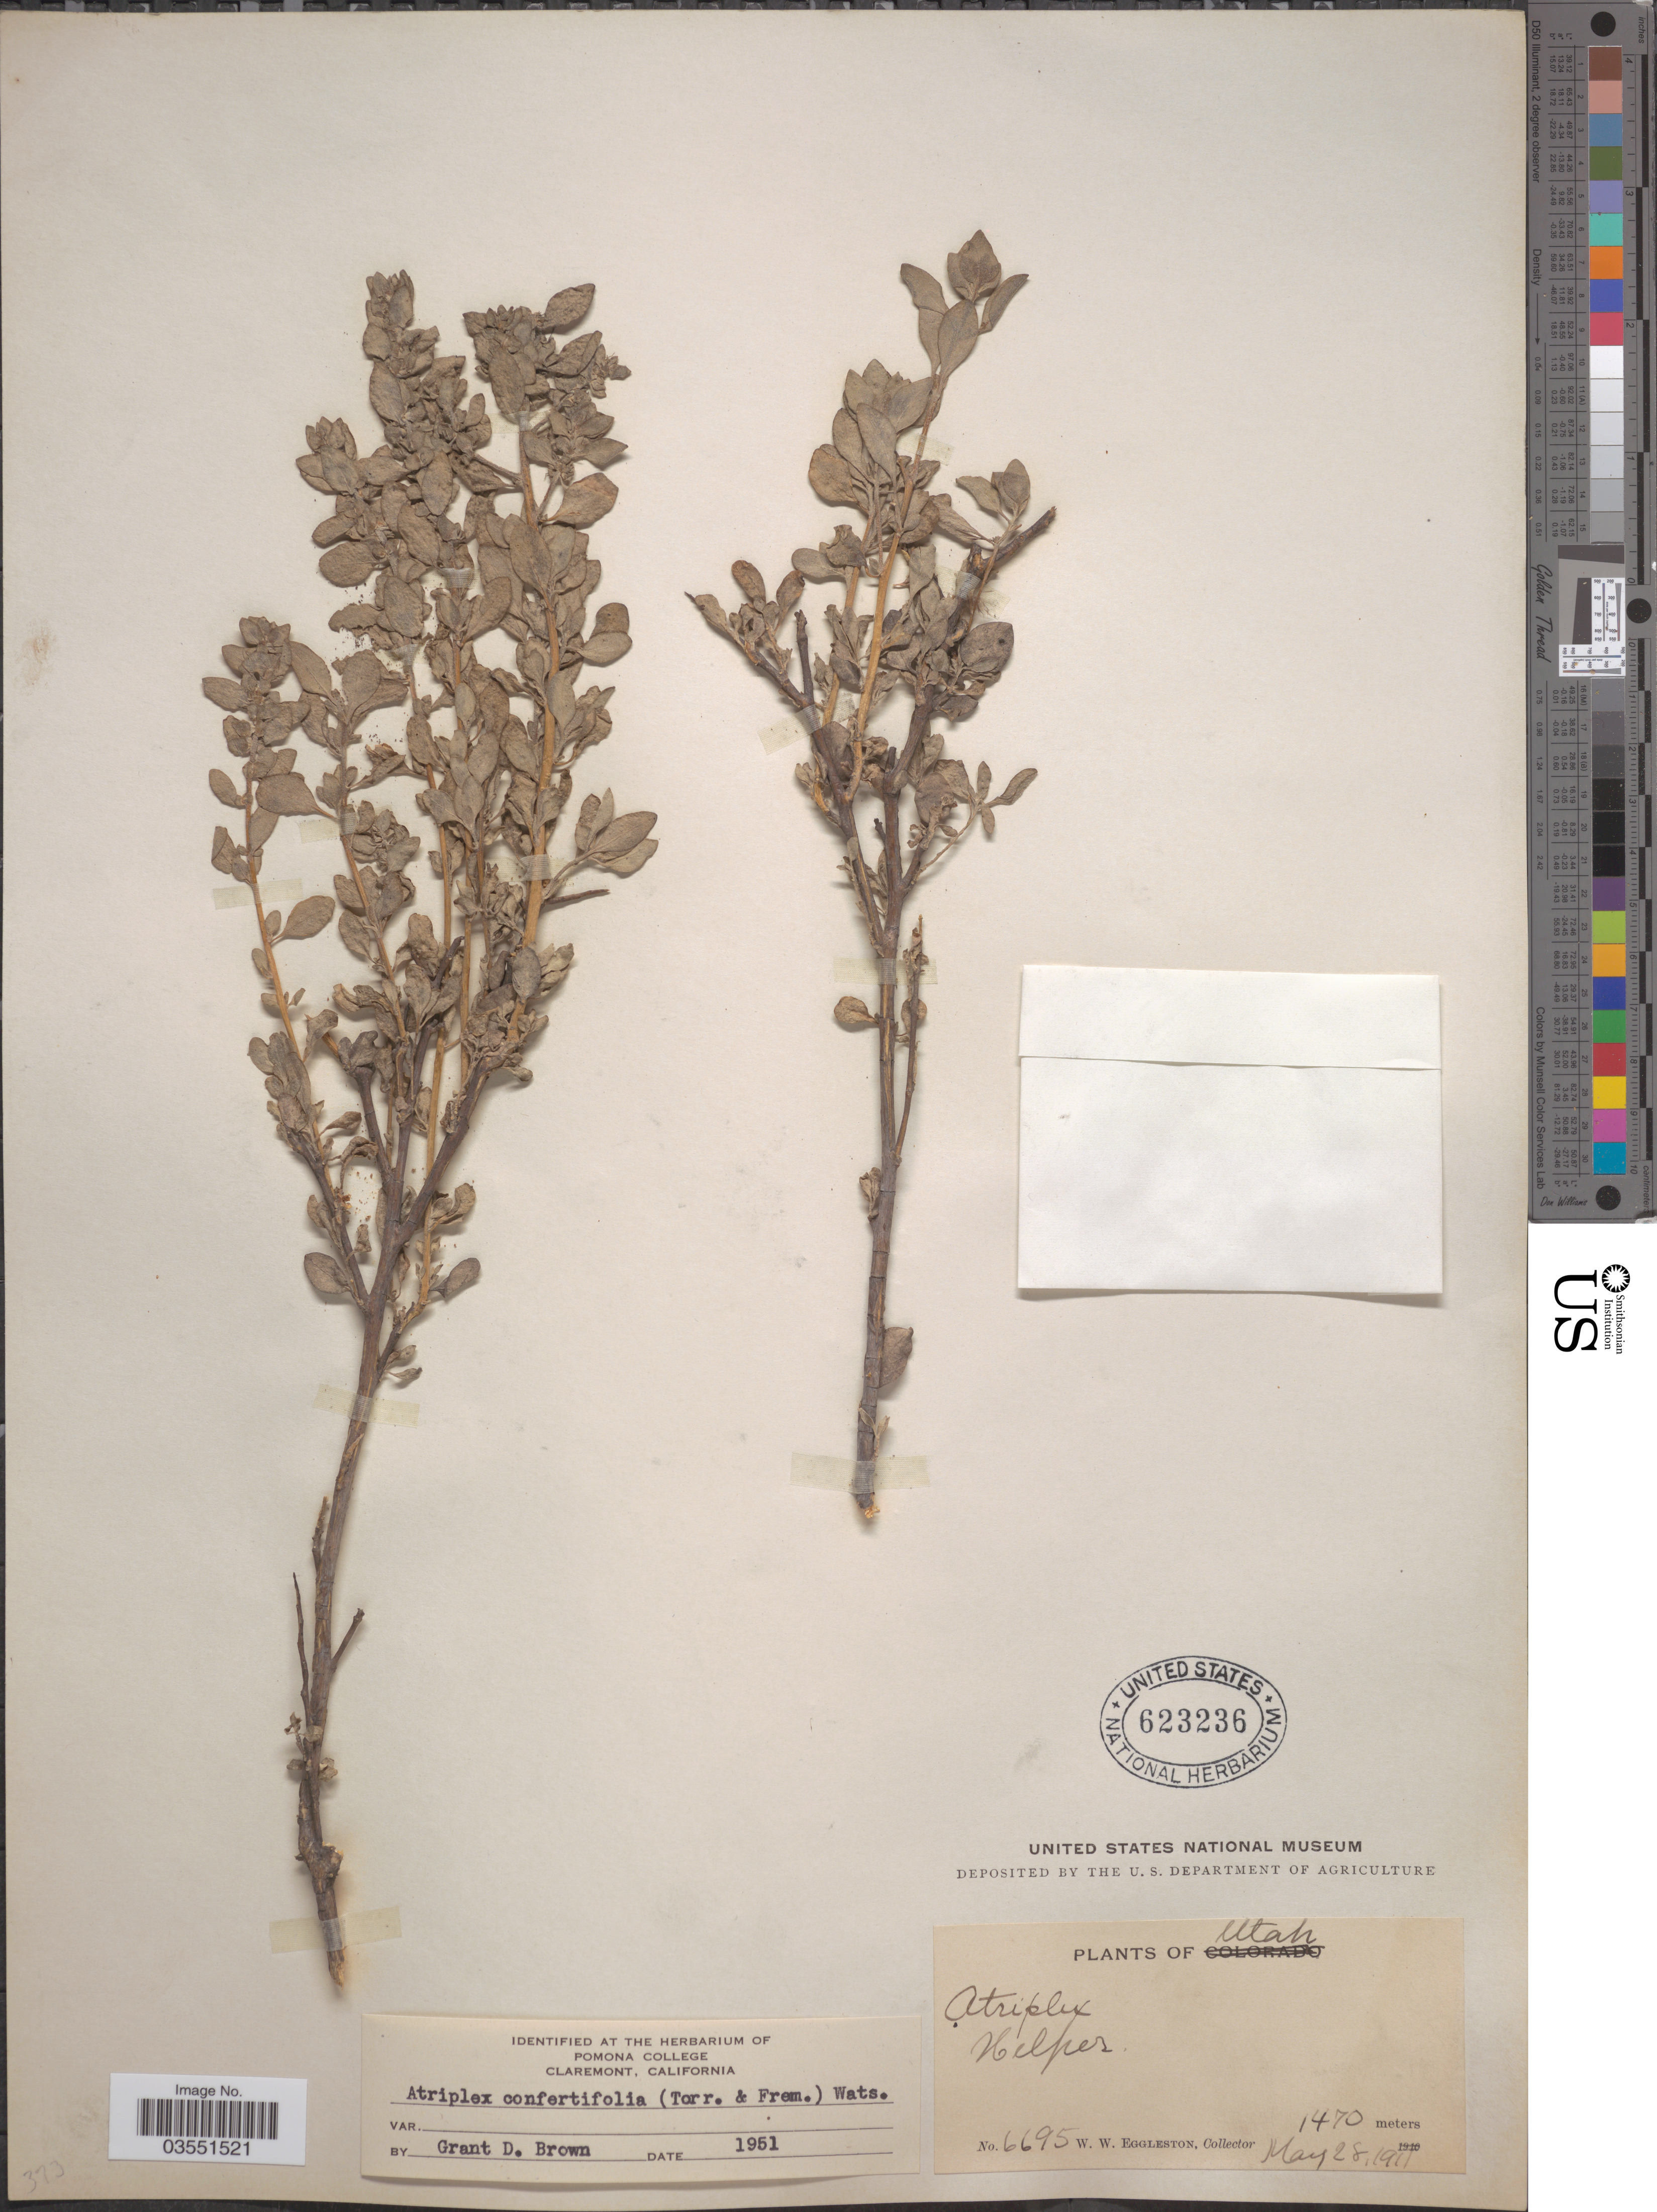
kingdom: Plantae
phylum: Tracheophyta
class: Magnoliopsida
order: Caryophyllales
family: Amaranthaceae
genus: Atriplex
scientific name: Atriplex confertifolia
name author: (Torr. & Frém.) S. Watson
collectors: W. W. Eggleston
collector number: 6695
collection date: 1911-05-28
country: United States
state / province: Utah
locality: Helper.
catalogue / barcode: US 623236